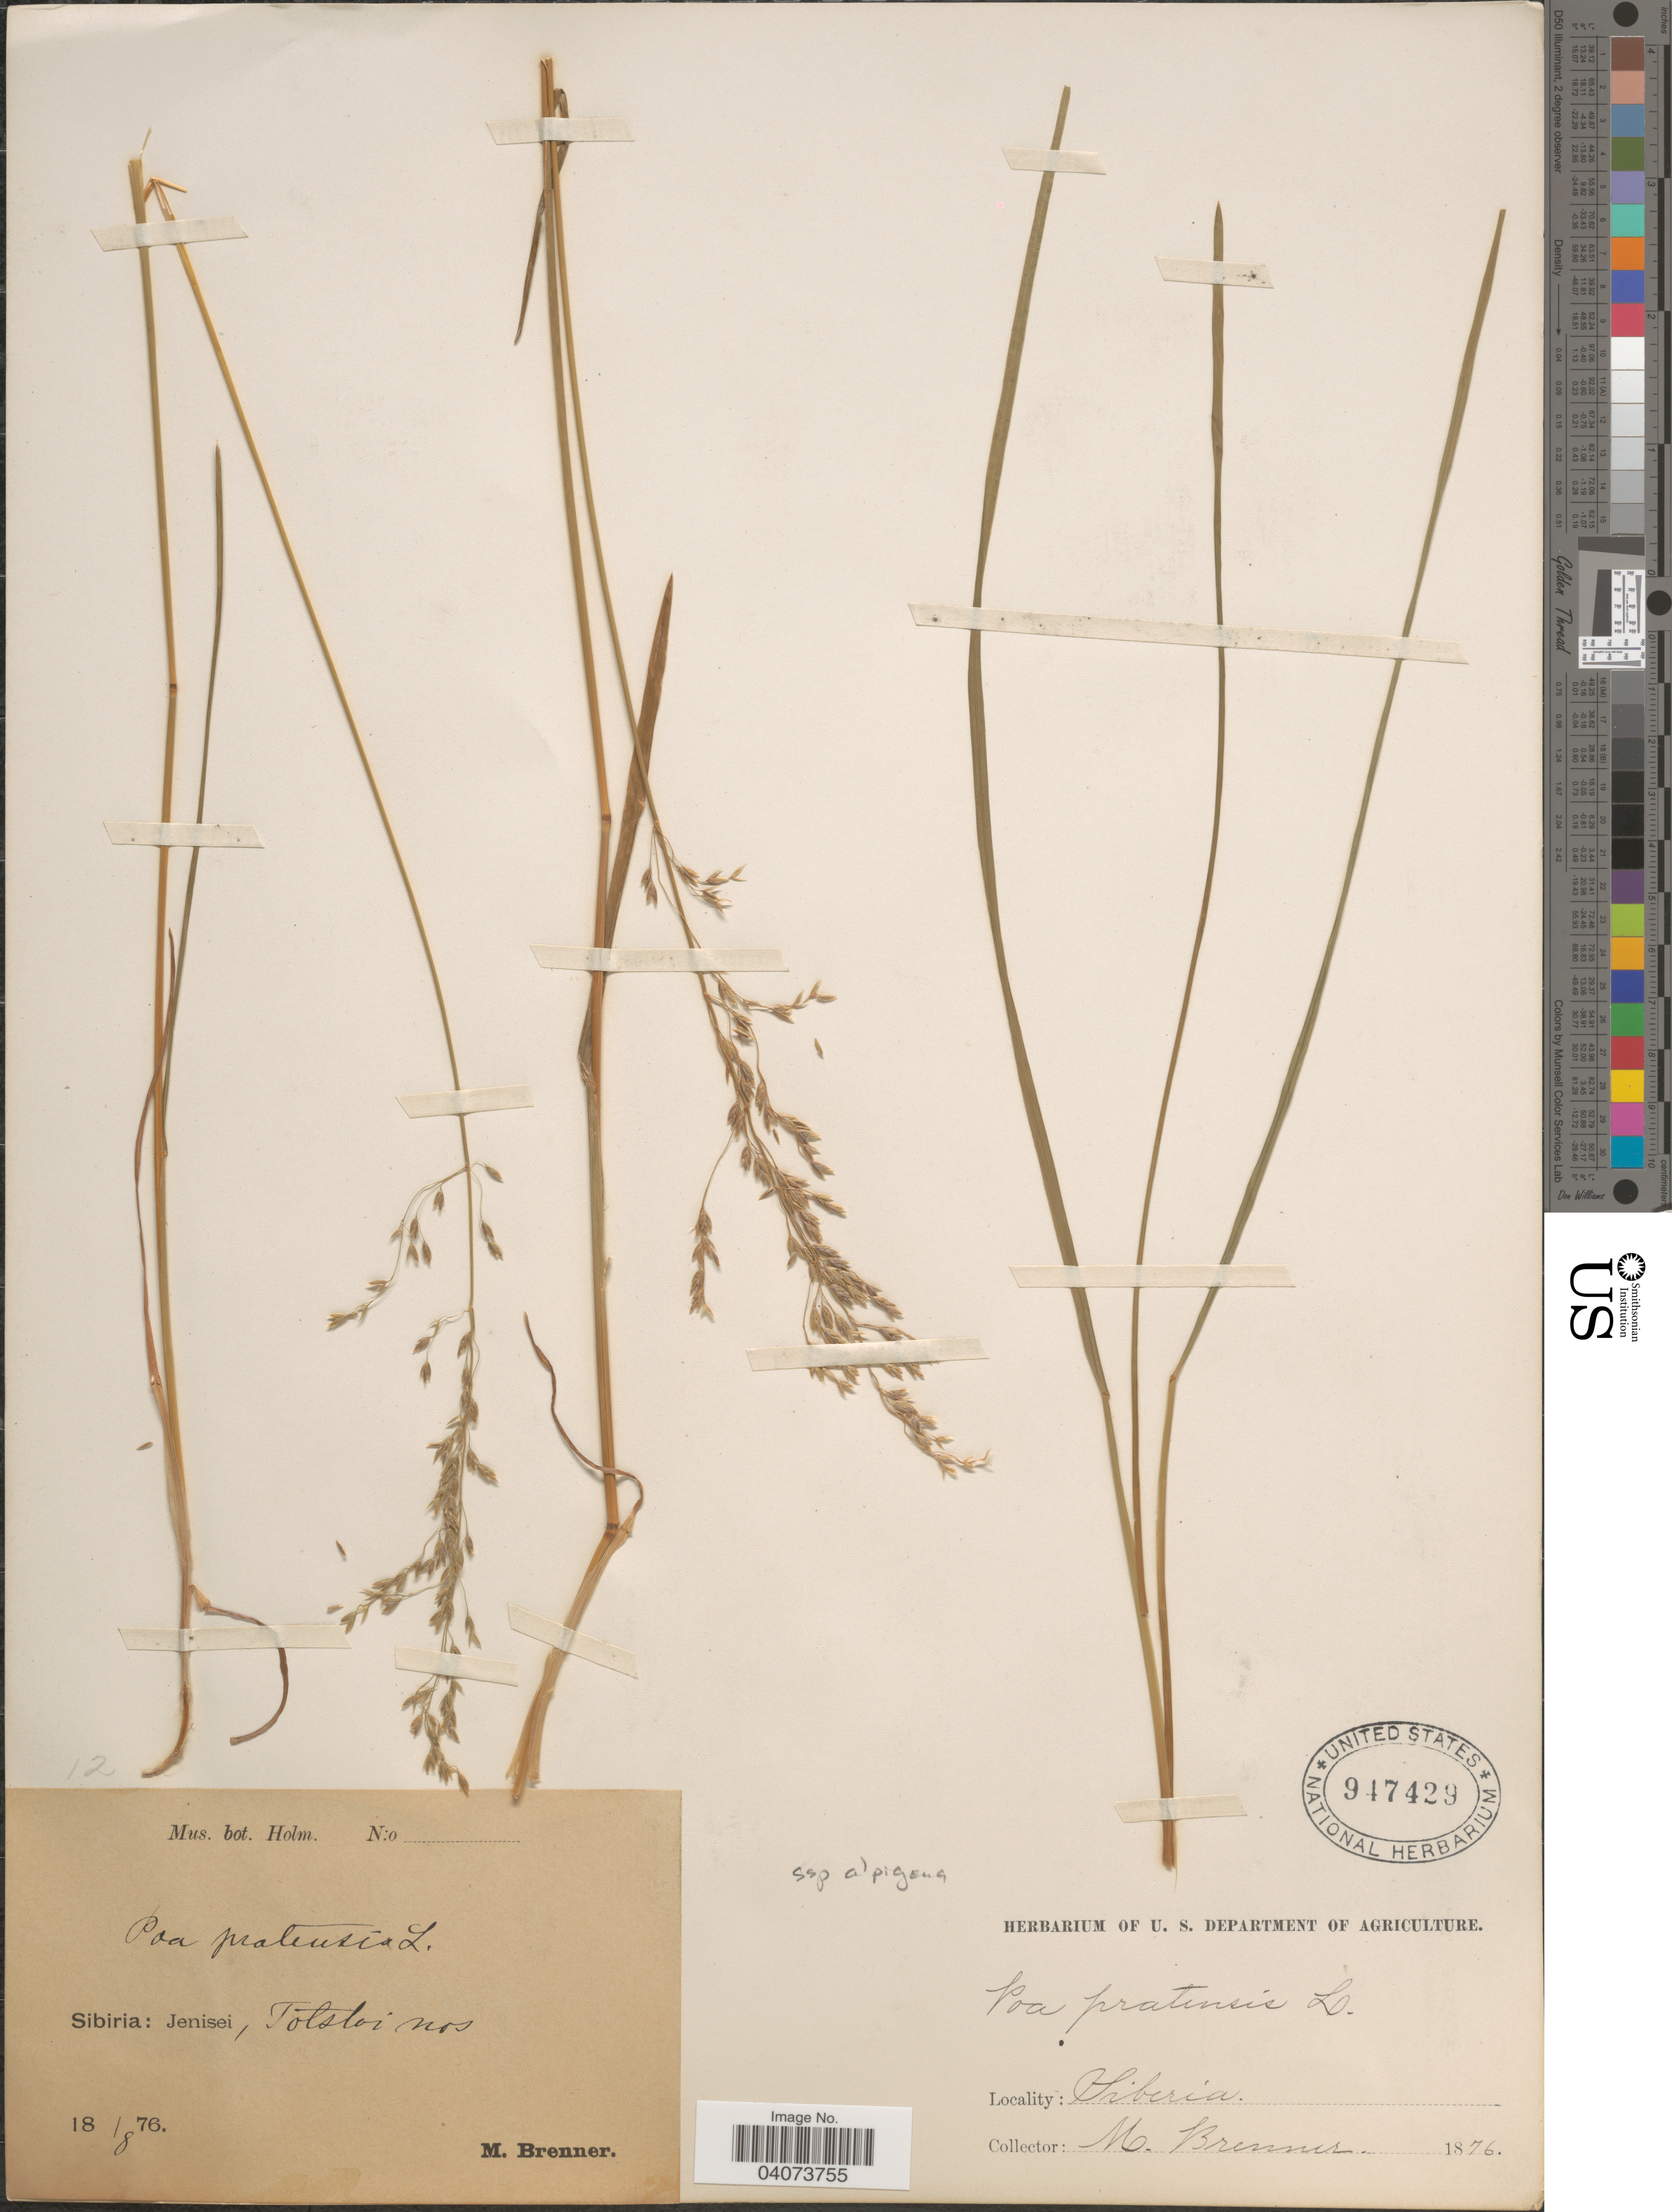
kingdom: Plantae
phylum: Tracheophyta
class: Liliopsida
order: Poales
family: Poaceae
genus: Poa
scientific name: Poa pratensis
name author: L.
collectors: M. Brenner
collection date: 1876-08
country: Russian Federation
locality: Sibiria: Jenisei, Tolstoinos.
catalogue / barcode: US 947429